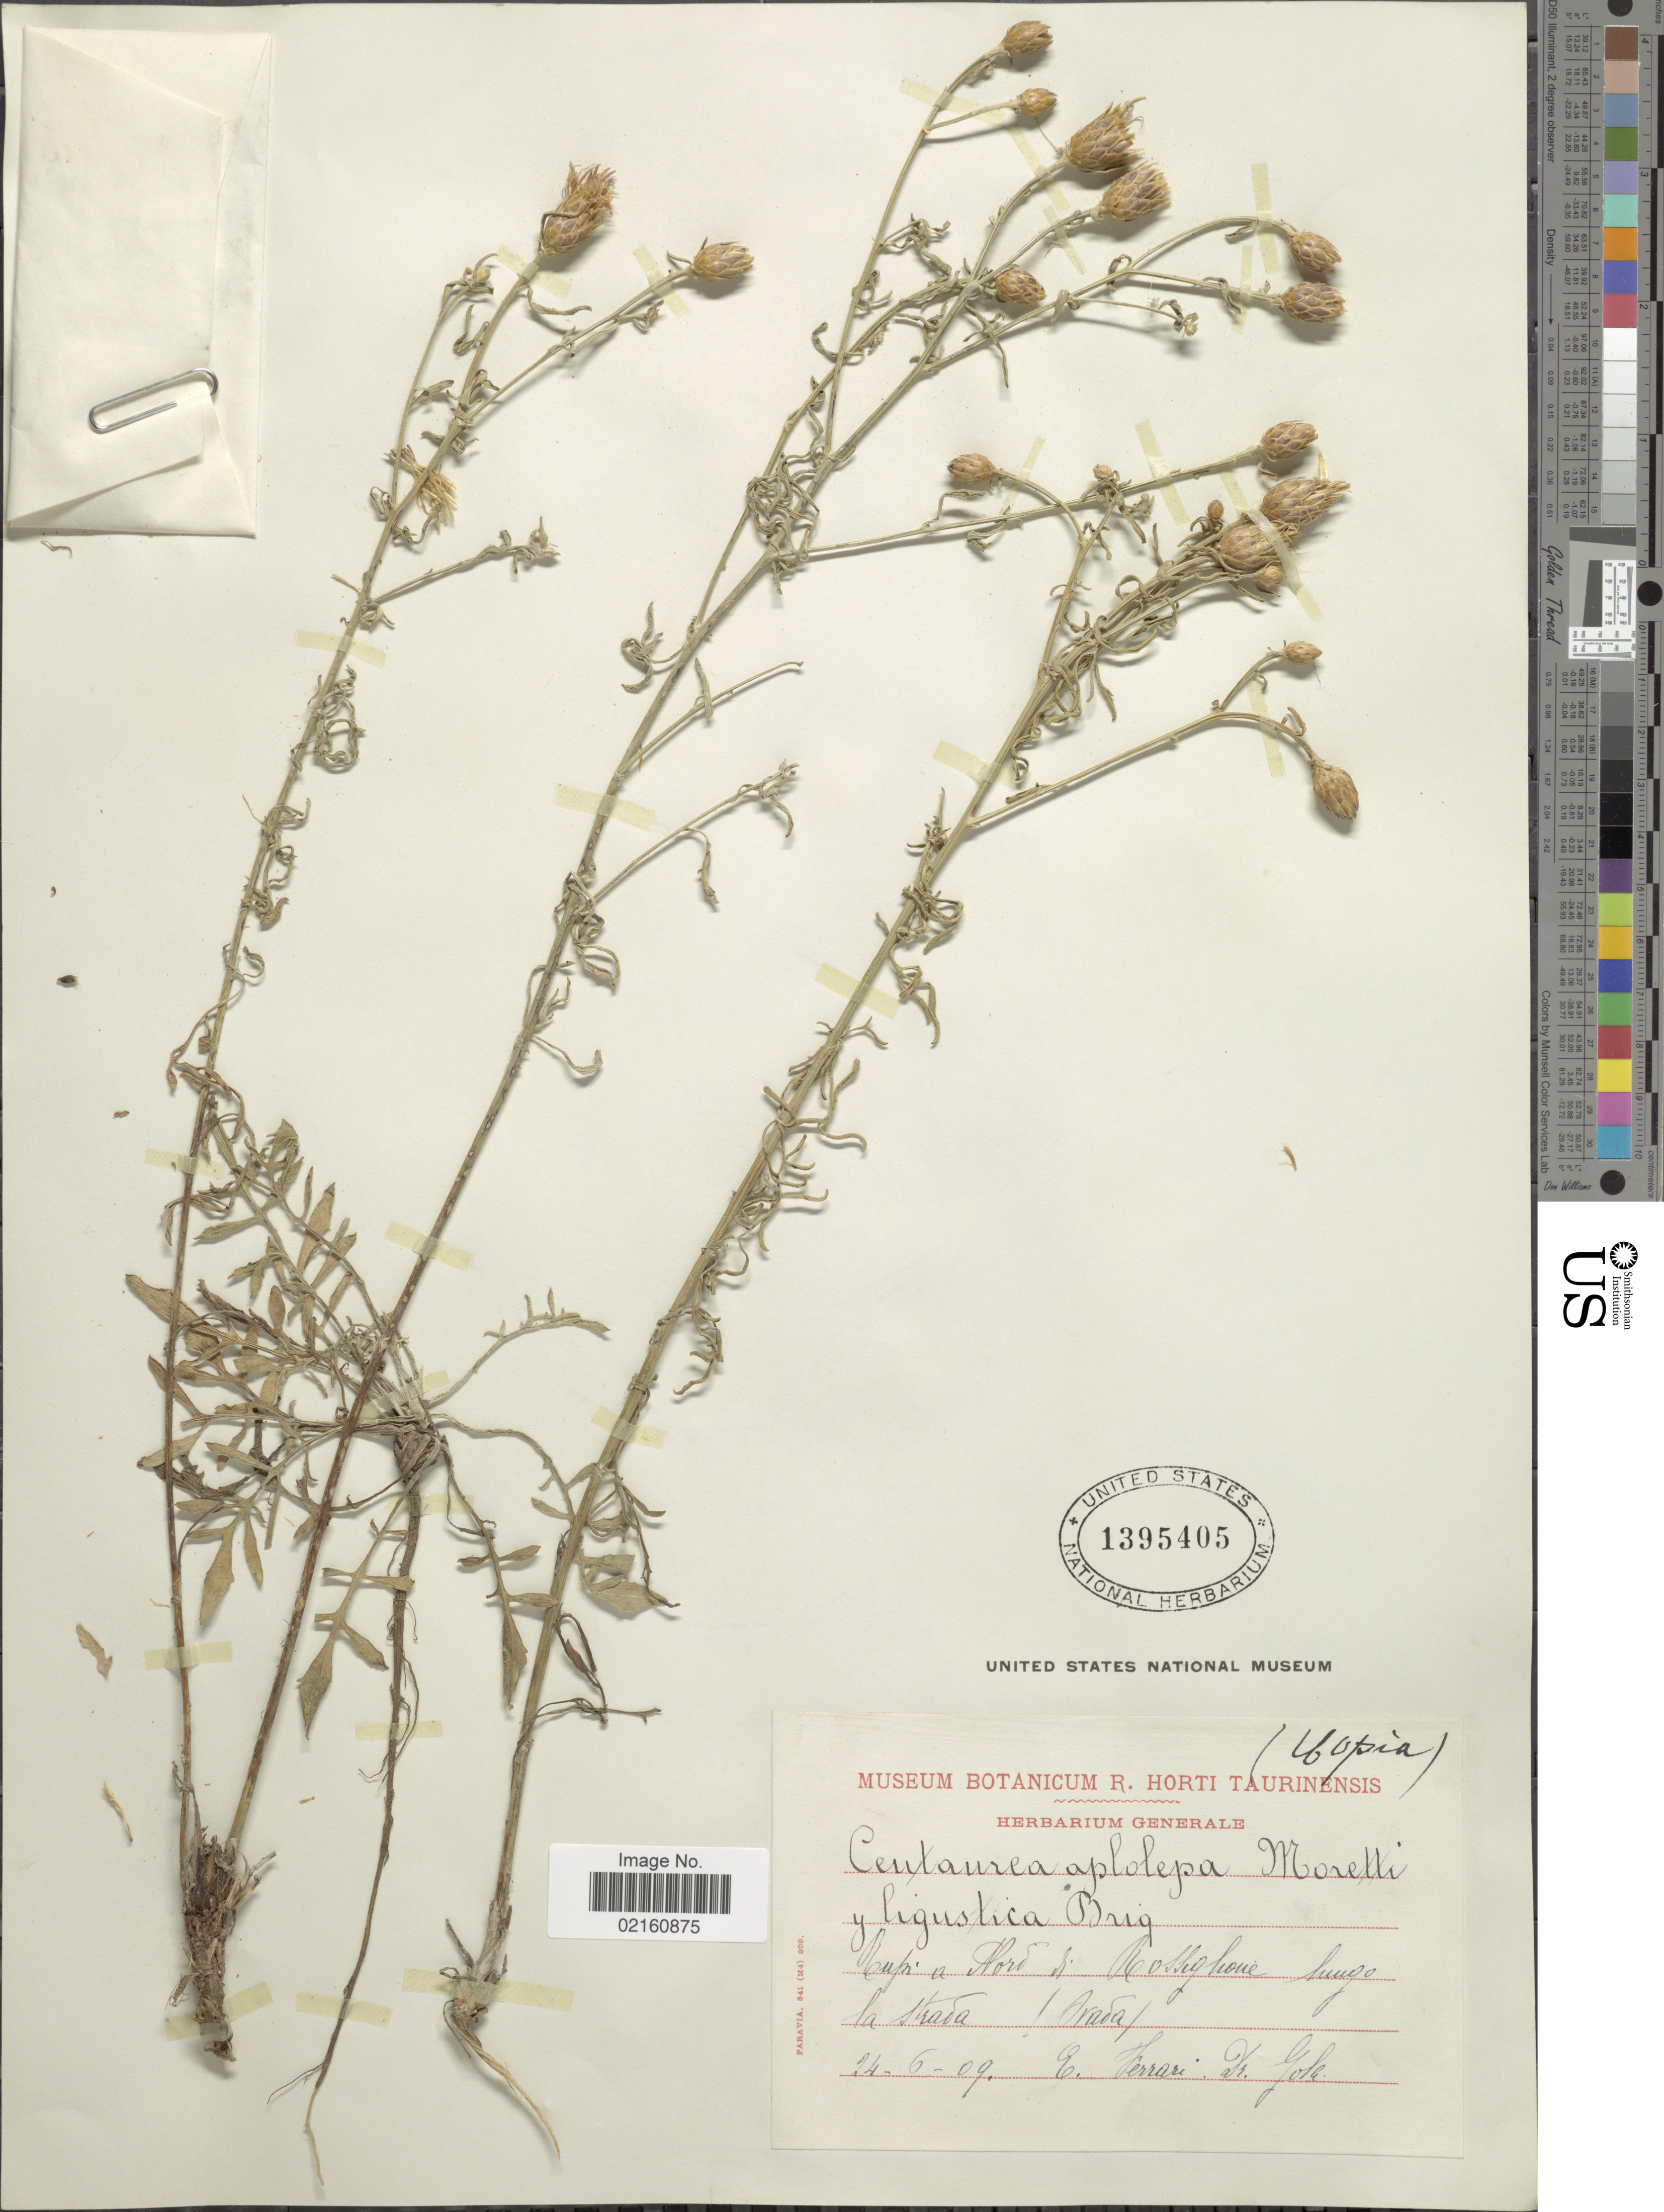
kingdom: Plantae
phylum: Tracheophyta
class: Magnoliopsida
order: Asterales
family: Asteraceae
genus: Centaurea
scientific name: Centaurea aplolepa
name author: Moretti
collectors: E. Ferrari & Gola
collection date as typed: Transcribed d/m/y: 24/6/09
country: Italy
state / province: Liguria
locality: Rupi a Nord de Rossighone hugo la strada (Orada) [interpreted]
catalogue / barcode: US 1395405